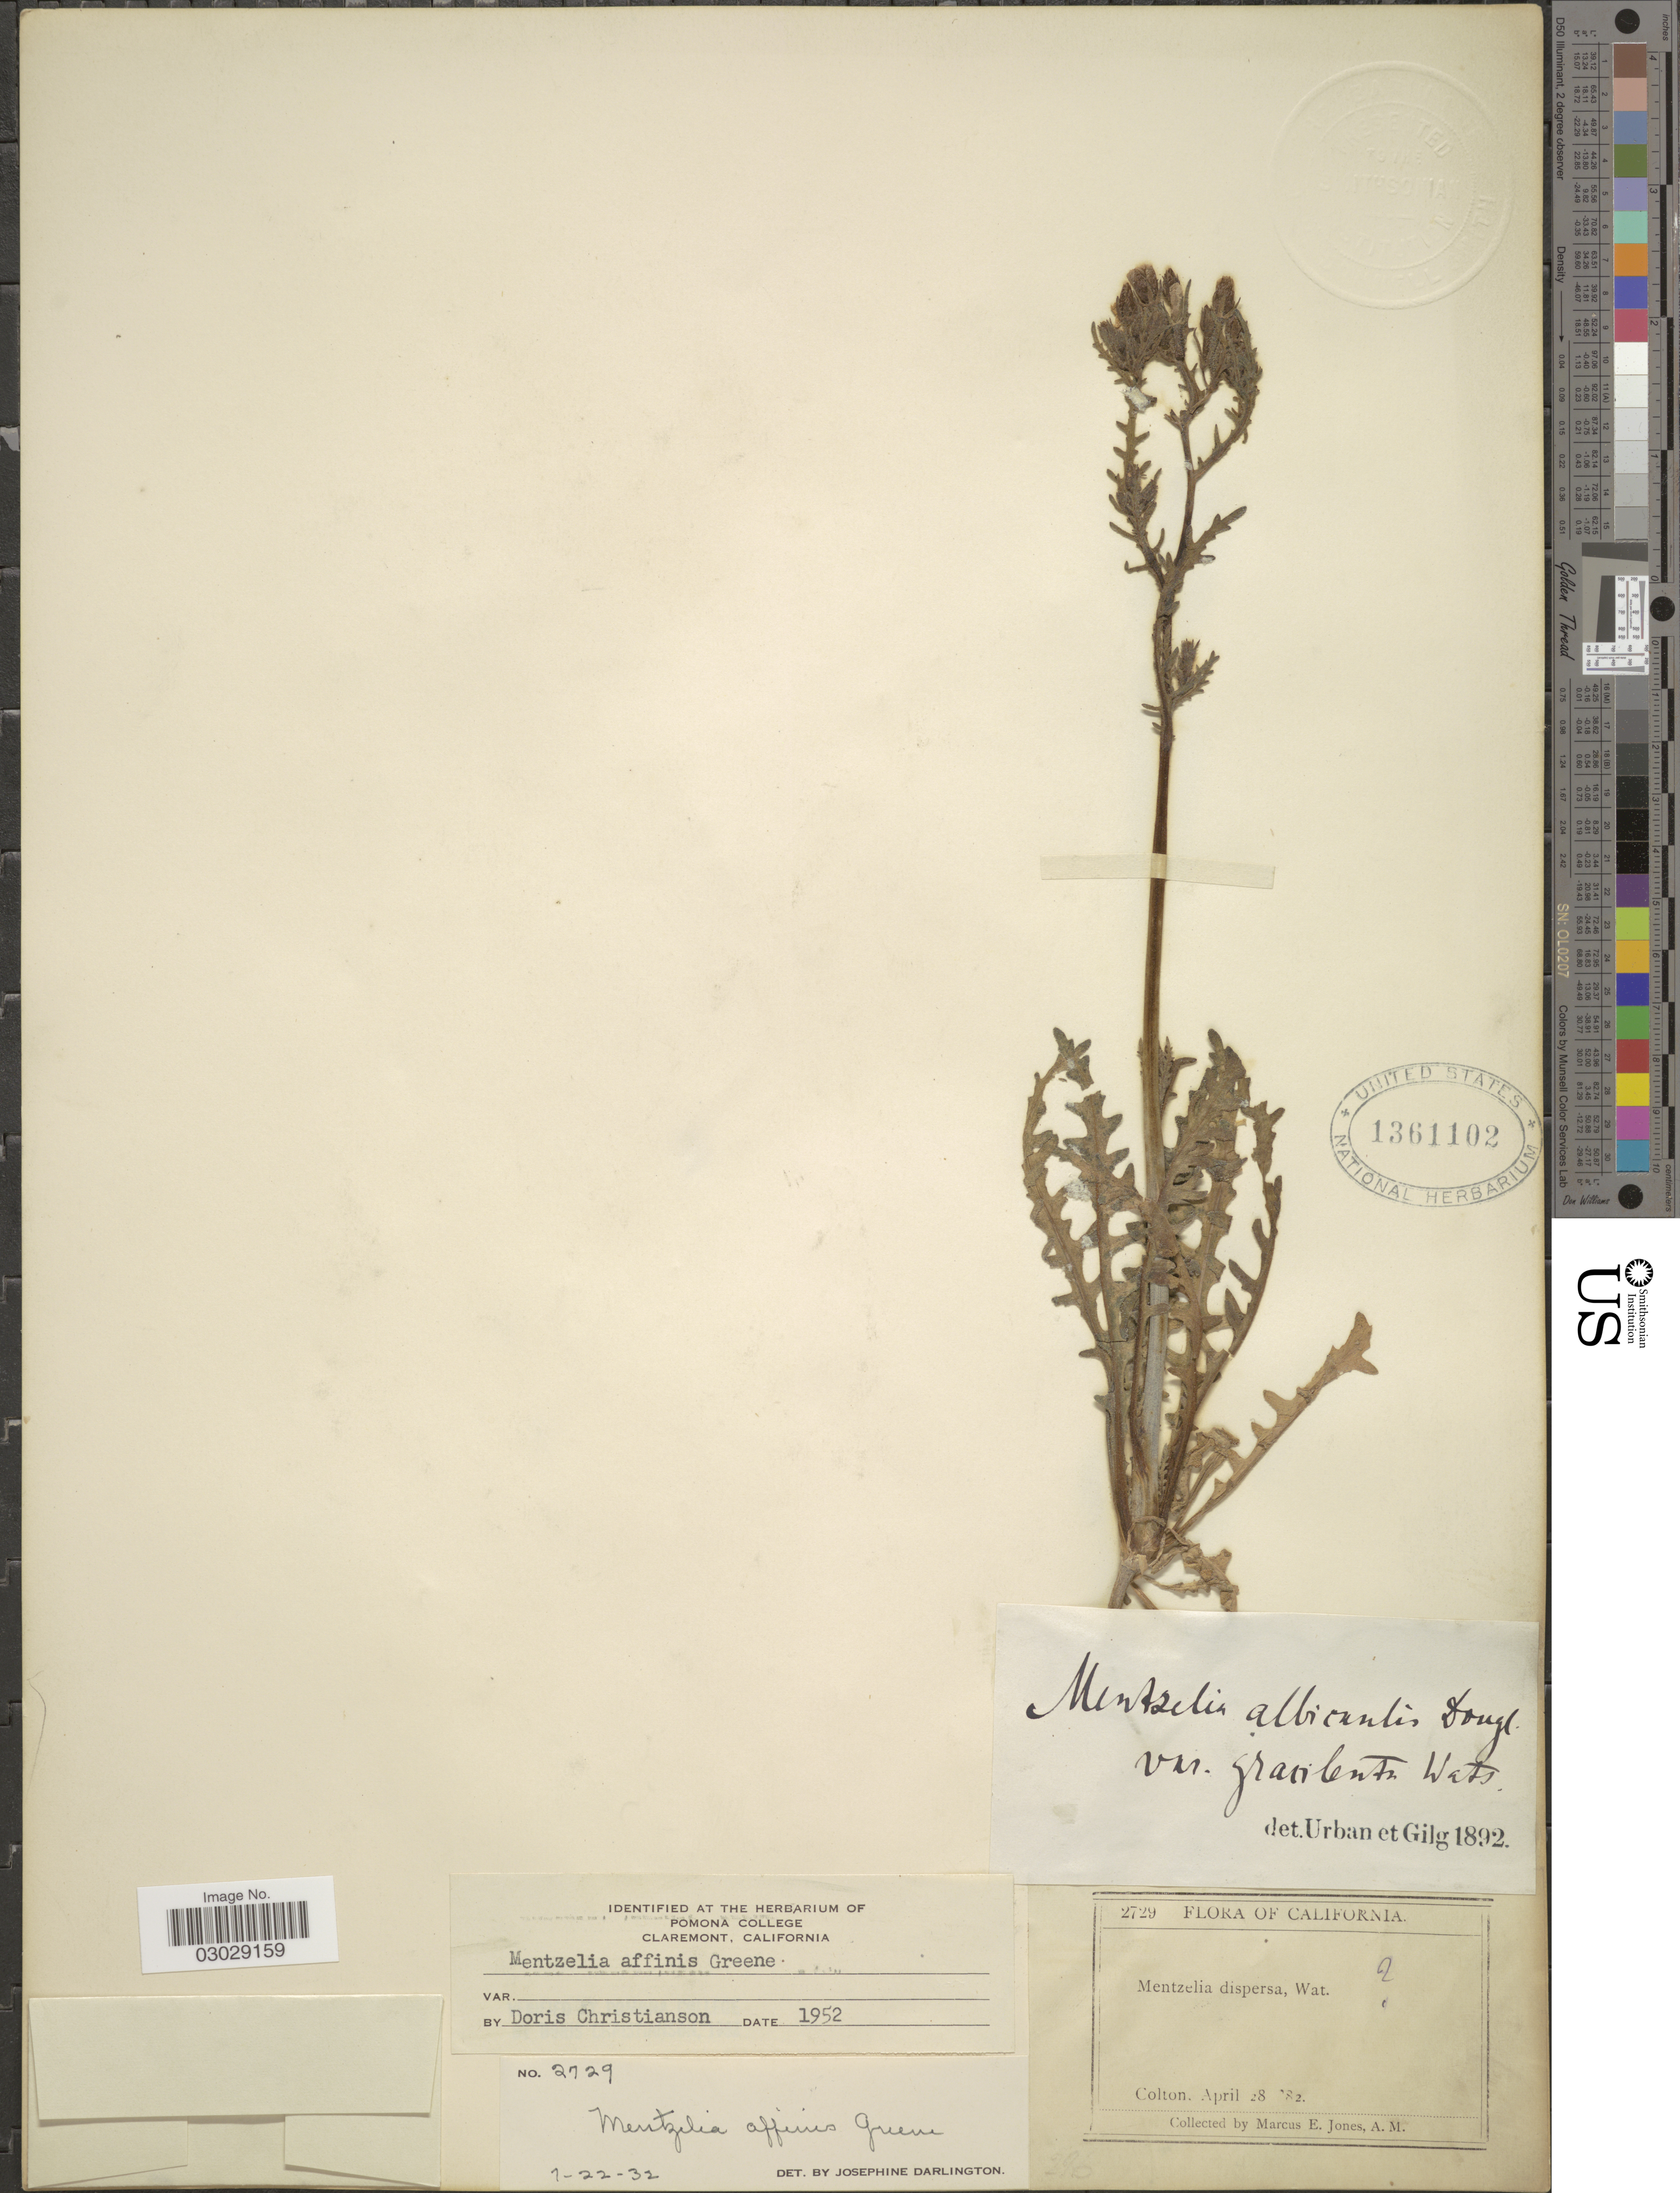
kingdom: Plantae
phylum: Tracheophyta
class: Magnoliopsida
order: Cornales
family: Loasaceae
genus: Mentzelia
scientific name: Mentzelia affinis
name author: Greene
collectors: M. E. Jones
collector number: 2729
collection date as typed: Transcribed d/m/y: 28/4/82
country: United States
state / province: California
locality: Colton.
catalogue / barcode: US 1361102